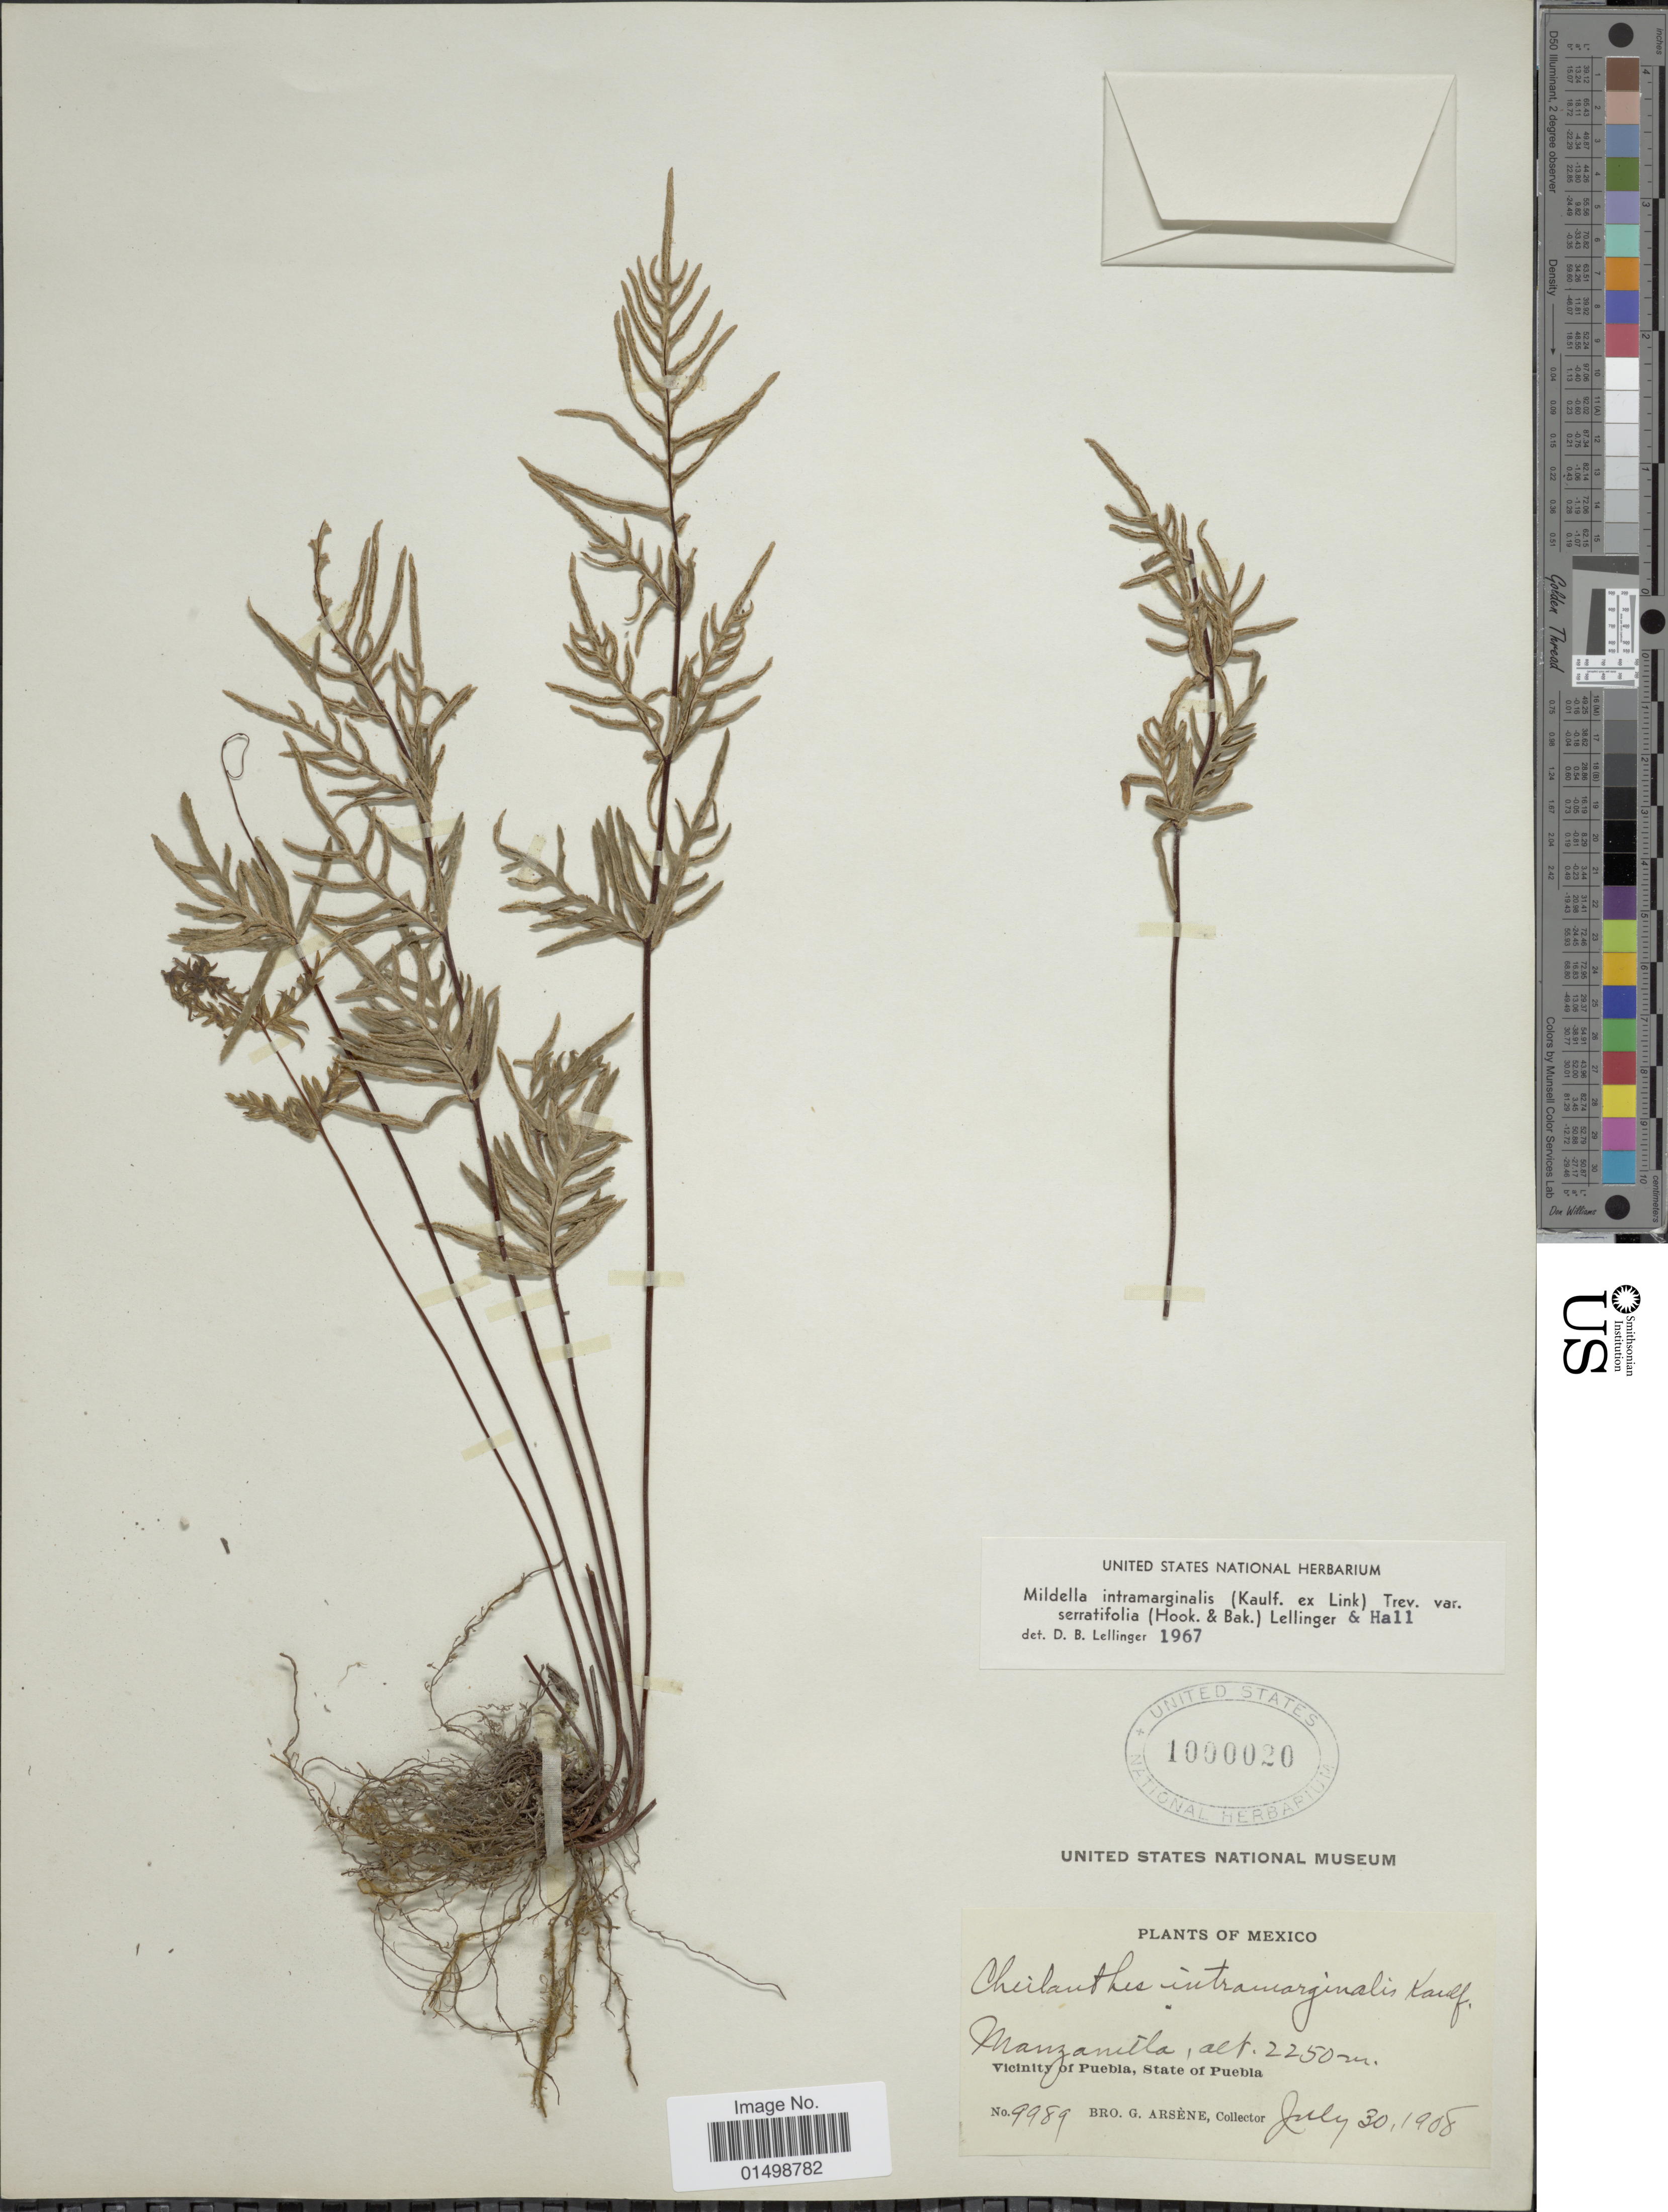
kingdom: Plantae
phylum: Tracheophyta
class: Polypodiopsida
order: Polypodiales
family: Pteridaceae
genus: Cheilanthes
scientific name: Cheilanthes intramarginalis var. serratifolia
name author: (Kaulf.) Hook.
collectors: Bro. G. Arsène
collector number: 9989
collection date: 1908-07-30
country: Mexico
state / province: Puebla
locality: Manzanilla, Vicinity of Puebla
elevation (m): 2250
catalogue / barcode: US 1000020